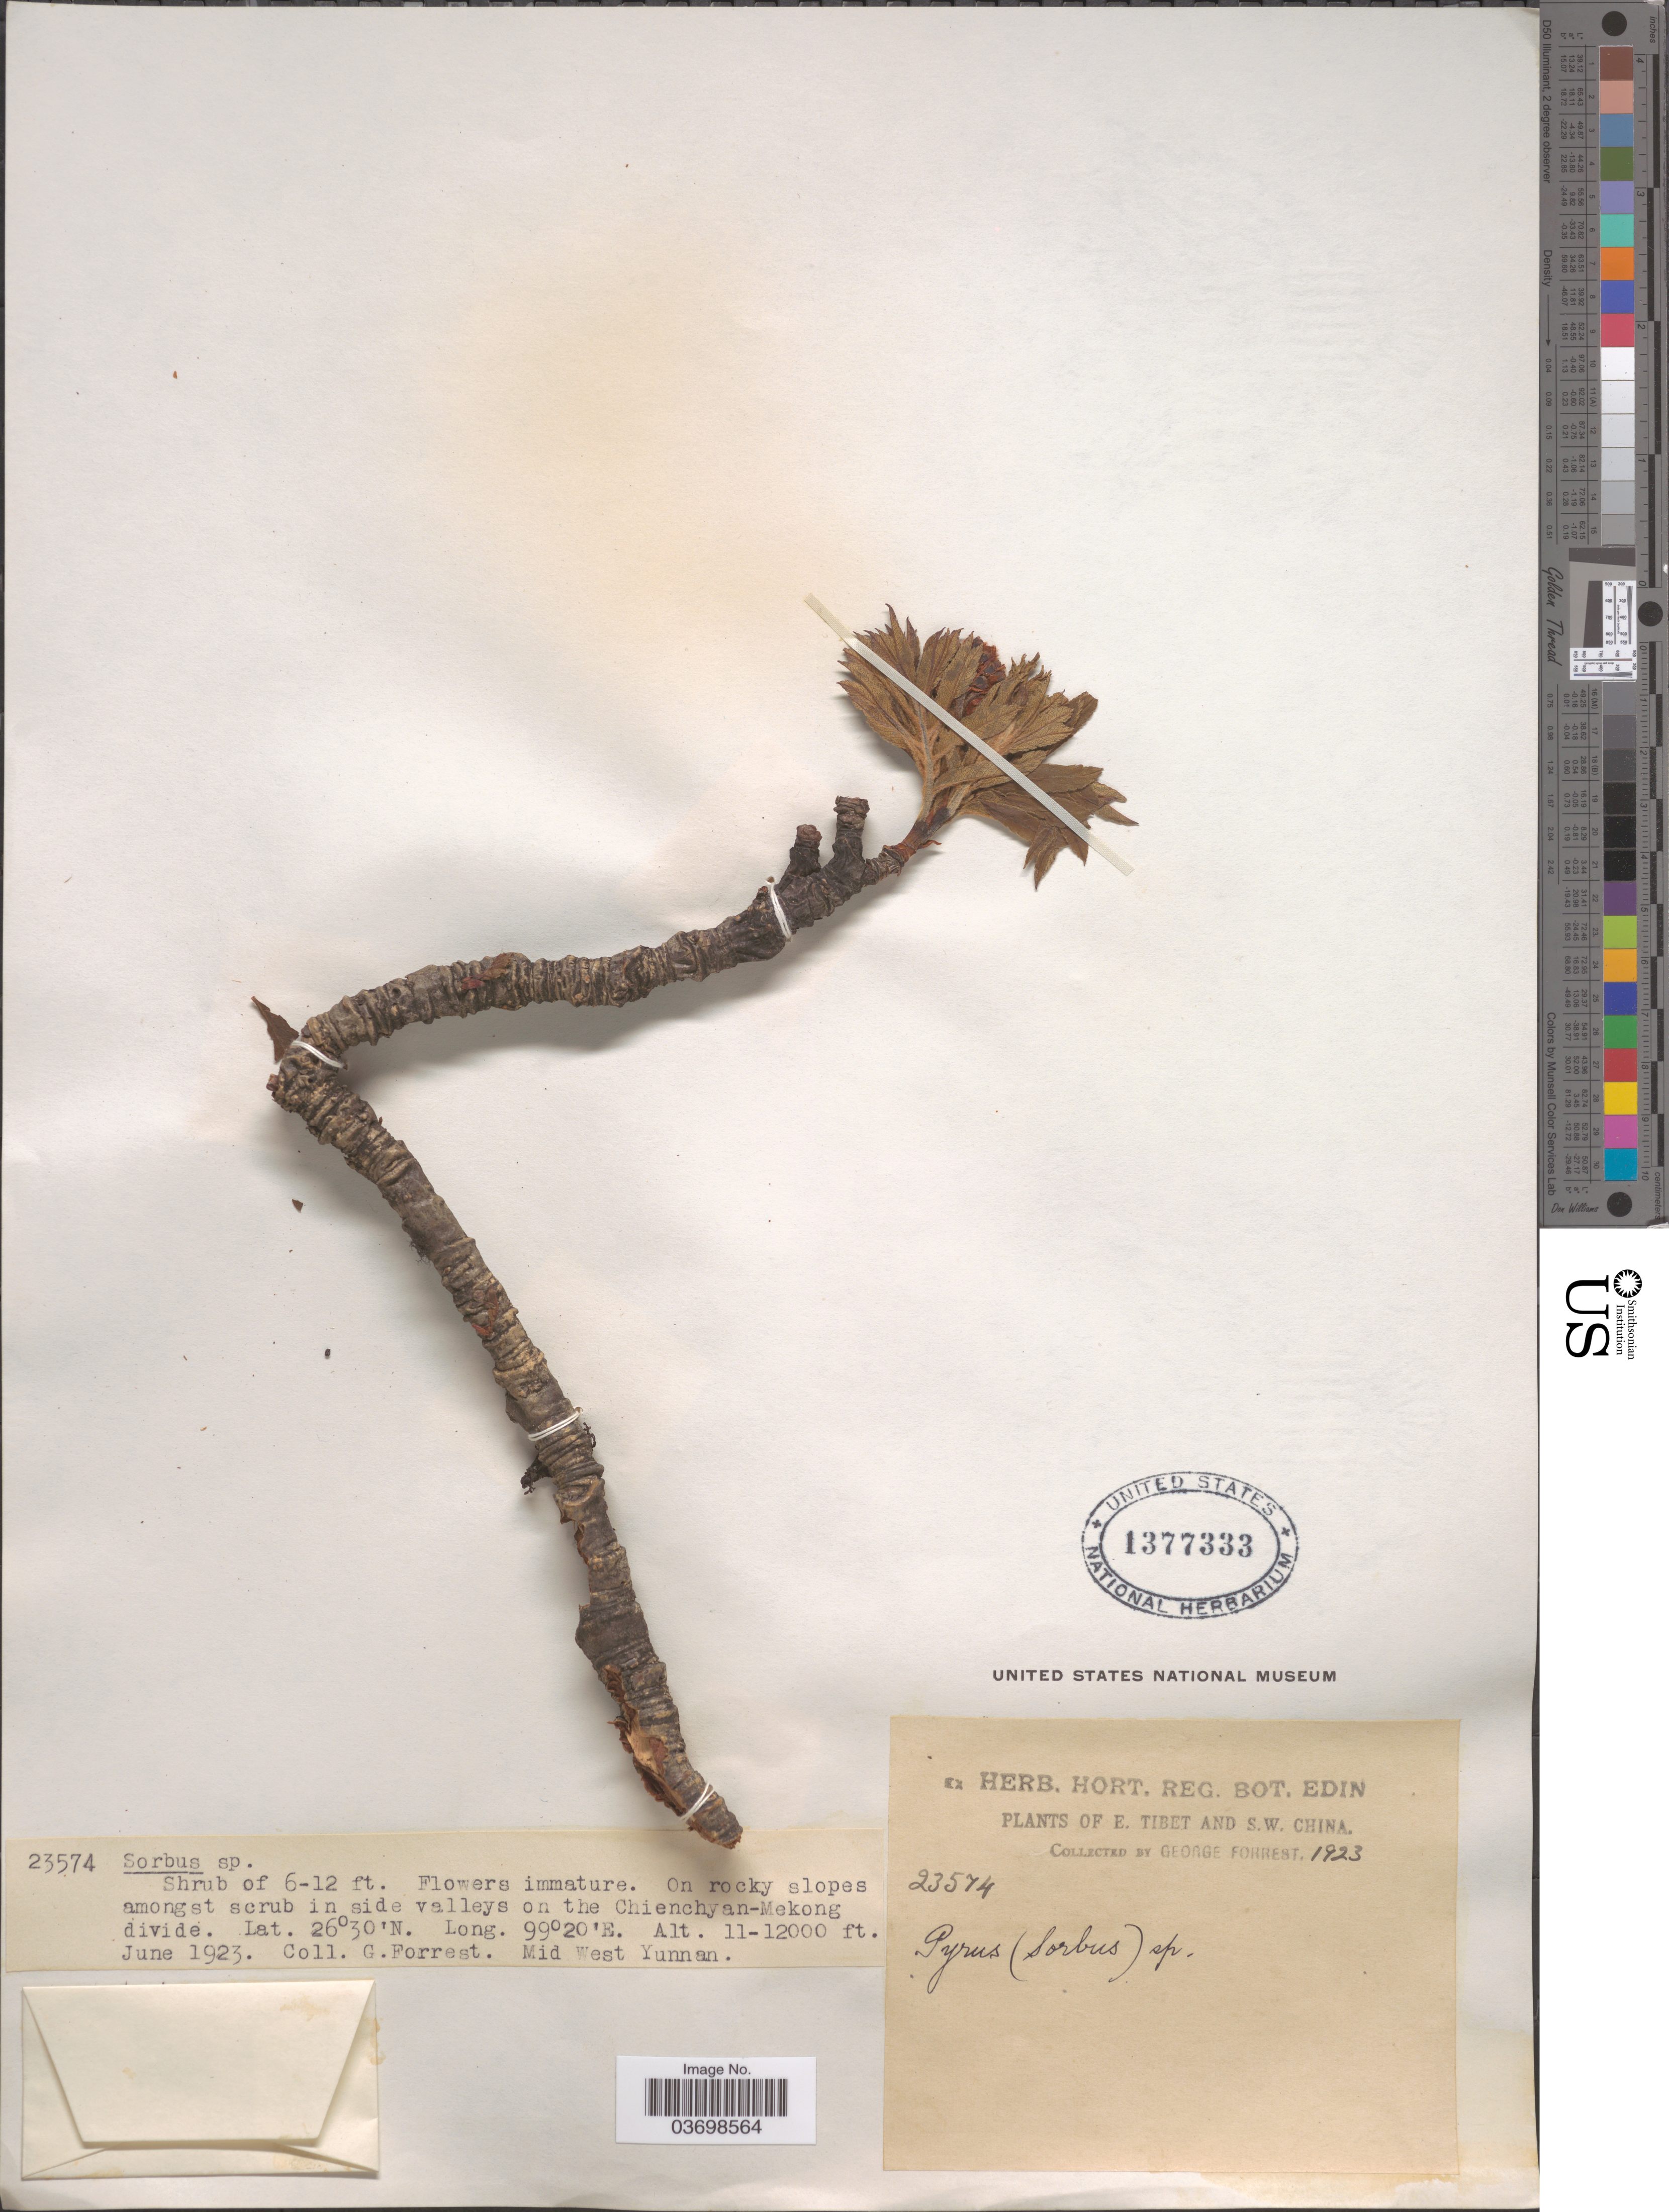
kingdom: Plantae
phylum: Tracheophyta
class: Magnoliopsida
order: Rosales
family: Rosaceae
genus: Sorbus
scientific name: Sorbus sp.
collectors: G. Forrest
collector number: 23574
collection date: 1923-06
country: China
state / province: Yunnan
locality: S.W. China. In side valleys on the Chienchyan-Mekong divide. Mid West Yunnan.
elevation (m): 3353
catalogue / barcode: US 1377333